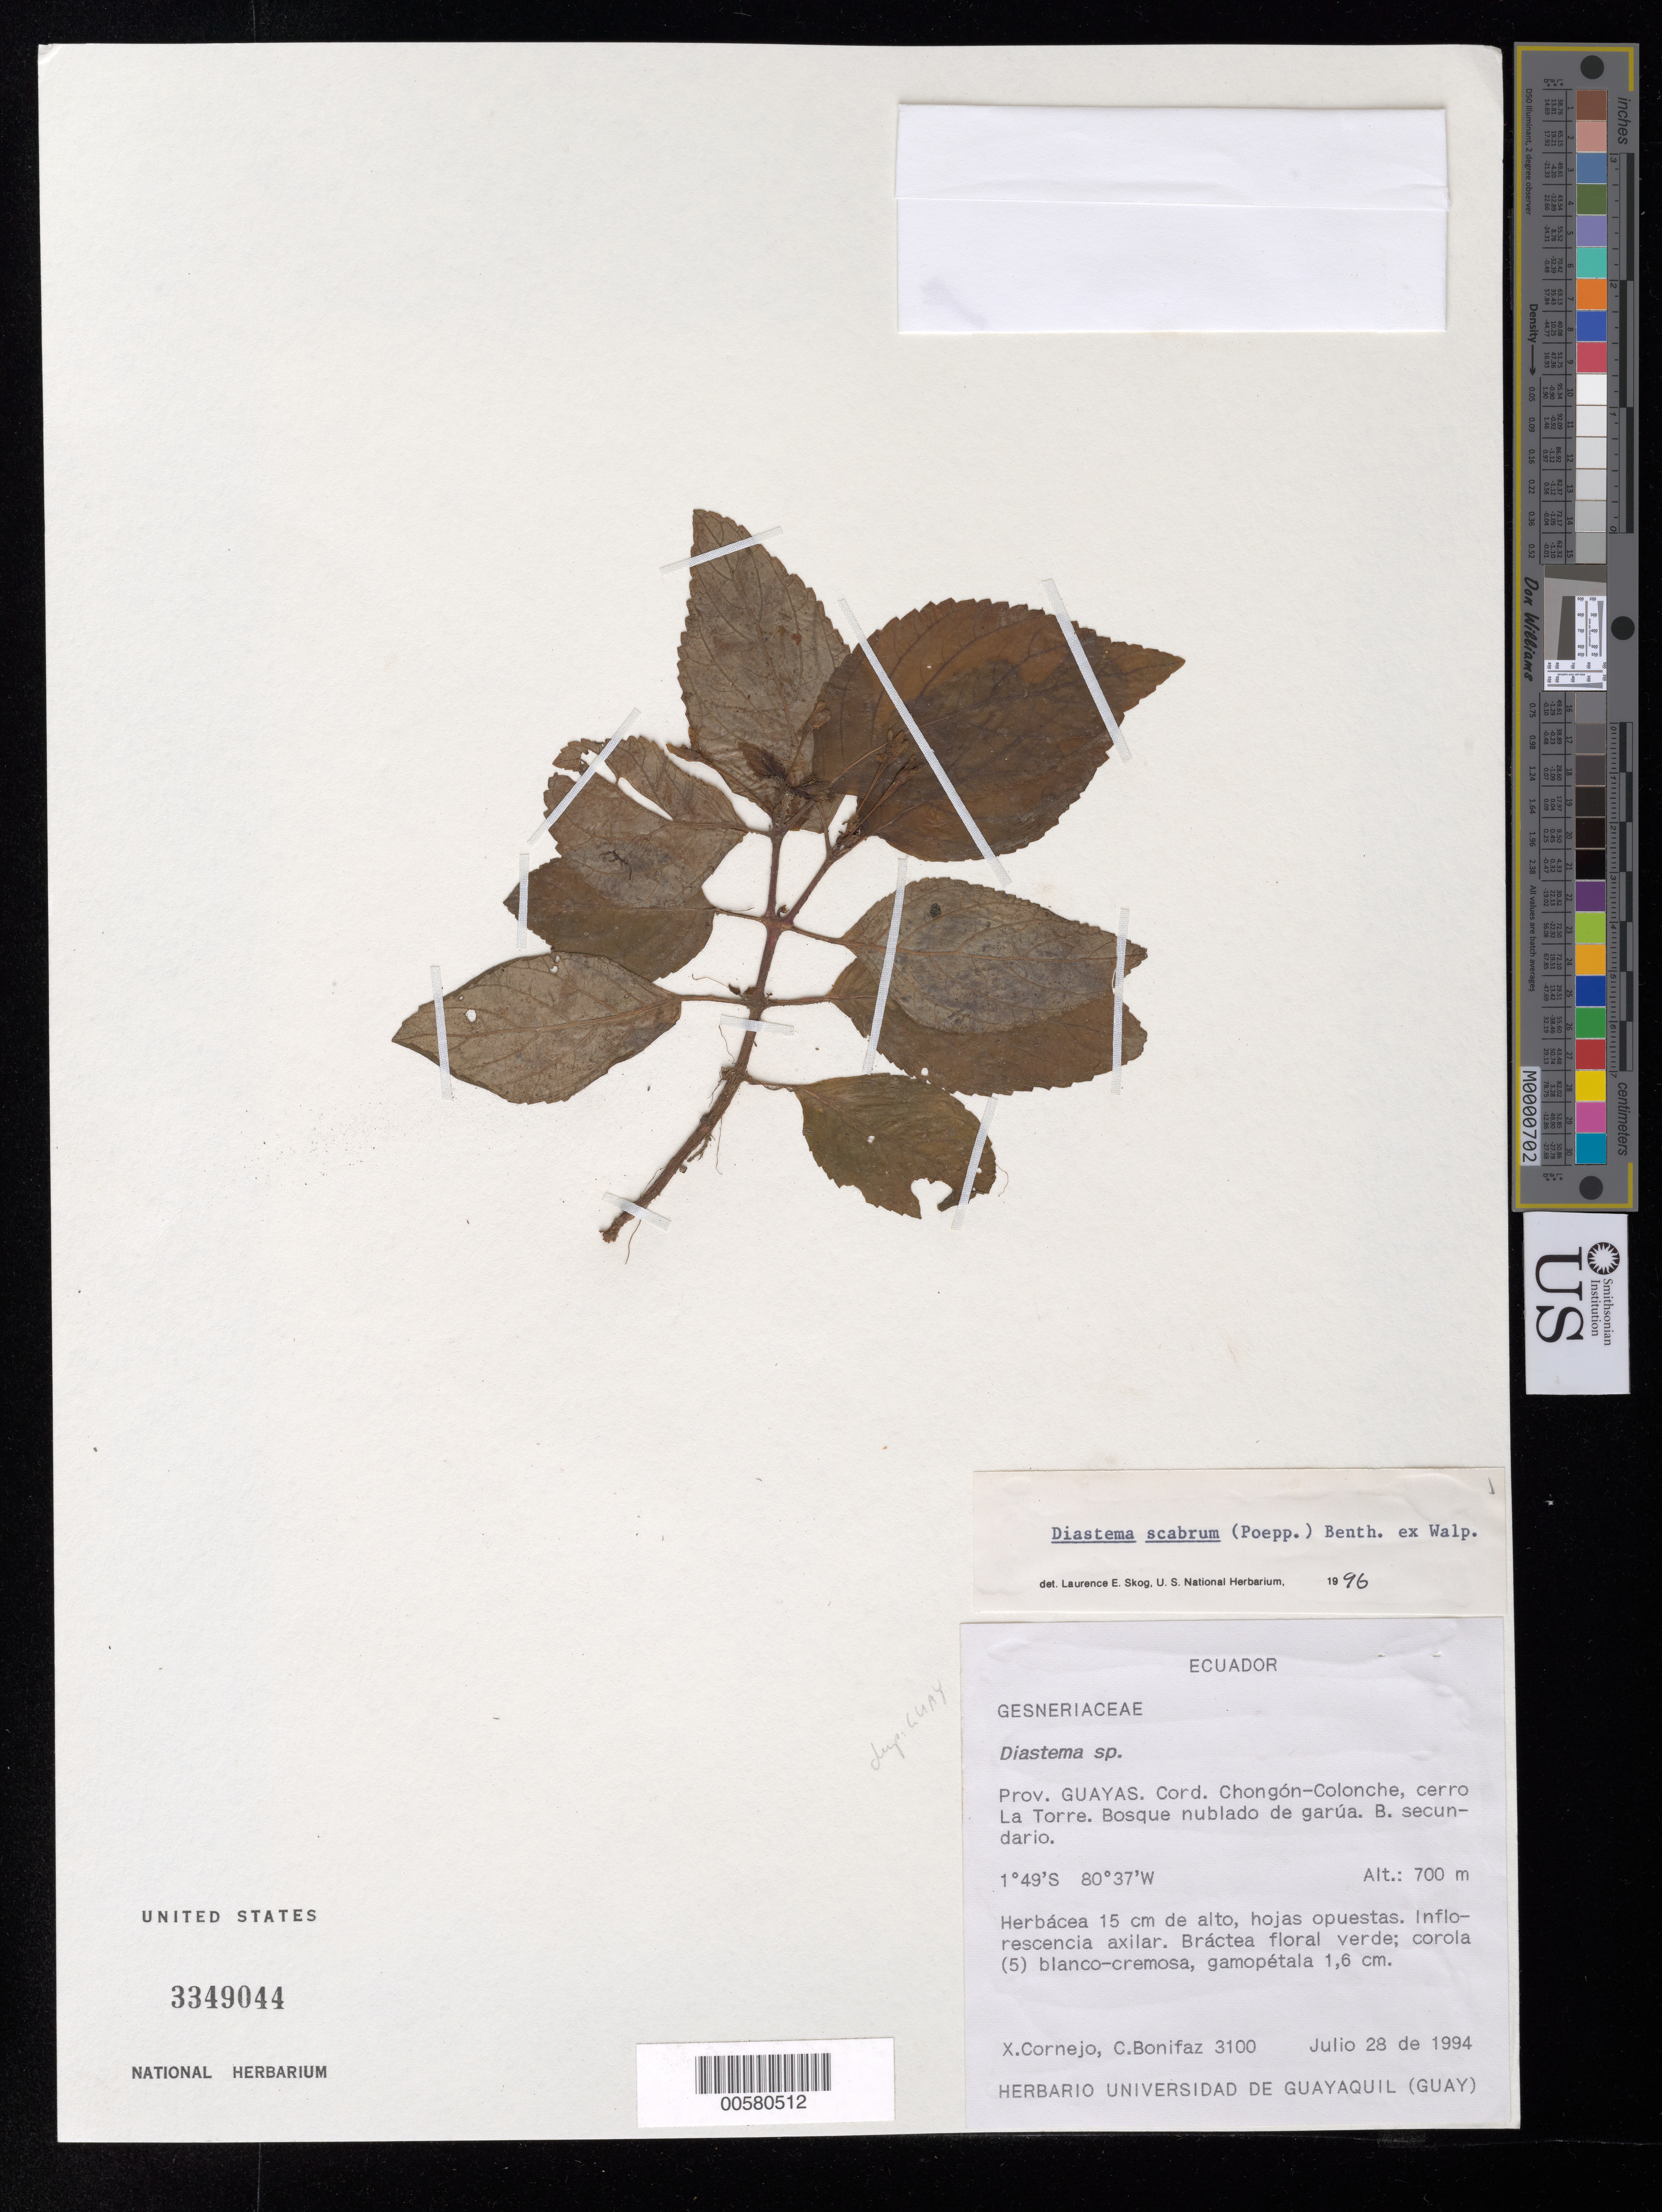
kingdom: Plantae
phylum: Tracheophyta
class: Magnoliopsida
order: Lamiales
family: Gesneriaceae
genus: Diastema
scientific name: Diastema scabrum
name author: (Poepp.) Benth. ex Walp.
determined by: Clark, J. L., (SEL), The Marie Selby Botanical Garden (UNITED STATES)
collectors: X. F. Cornejo & C. Bonifaz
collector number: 3100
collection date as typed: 28 Jul 1994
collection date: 1994-07-28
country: Ecuador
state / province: Guayas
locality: Cordillera Chongón-Colonche, cerro La Torre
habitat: Bosque nublado de garúa; bosque secundario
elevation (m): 700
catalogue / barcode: US 3349044